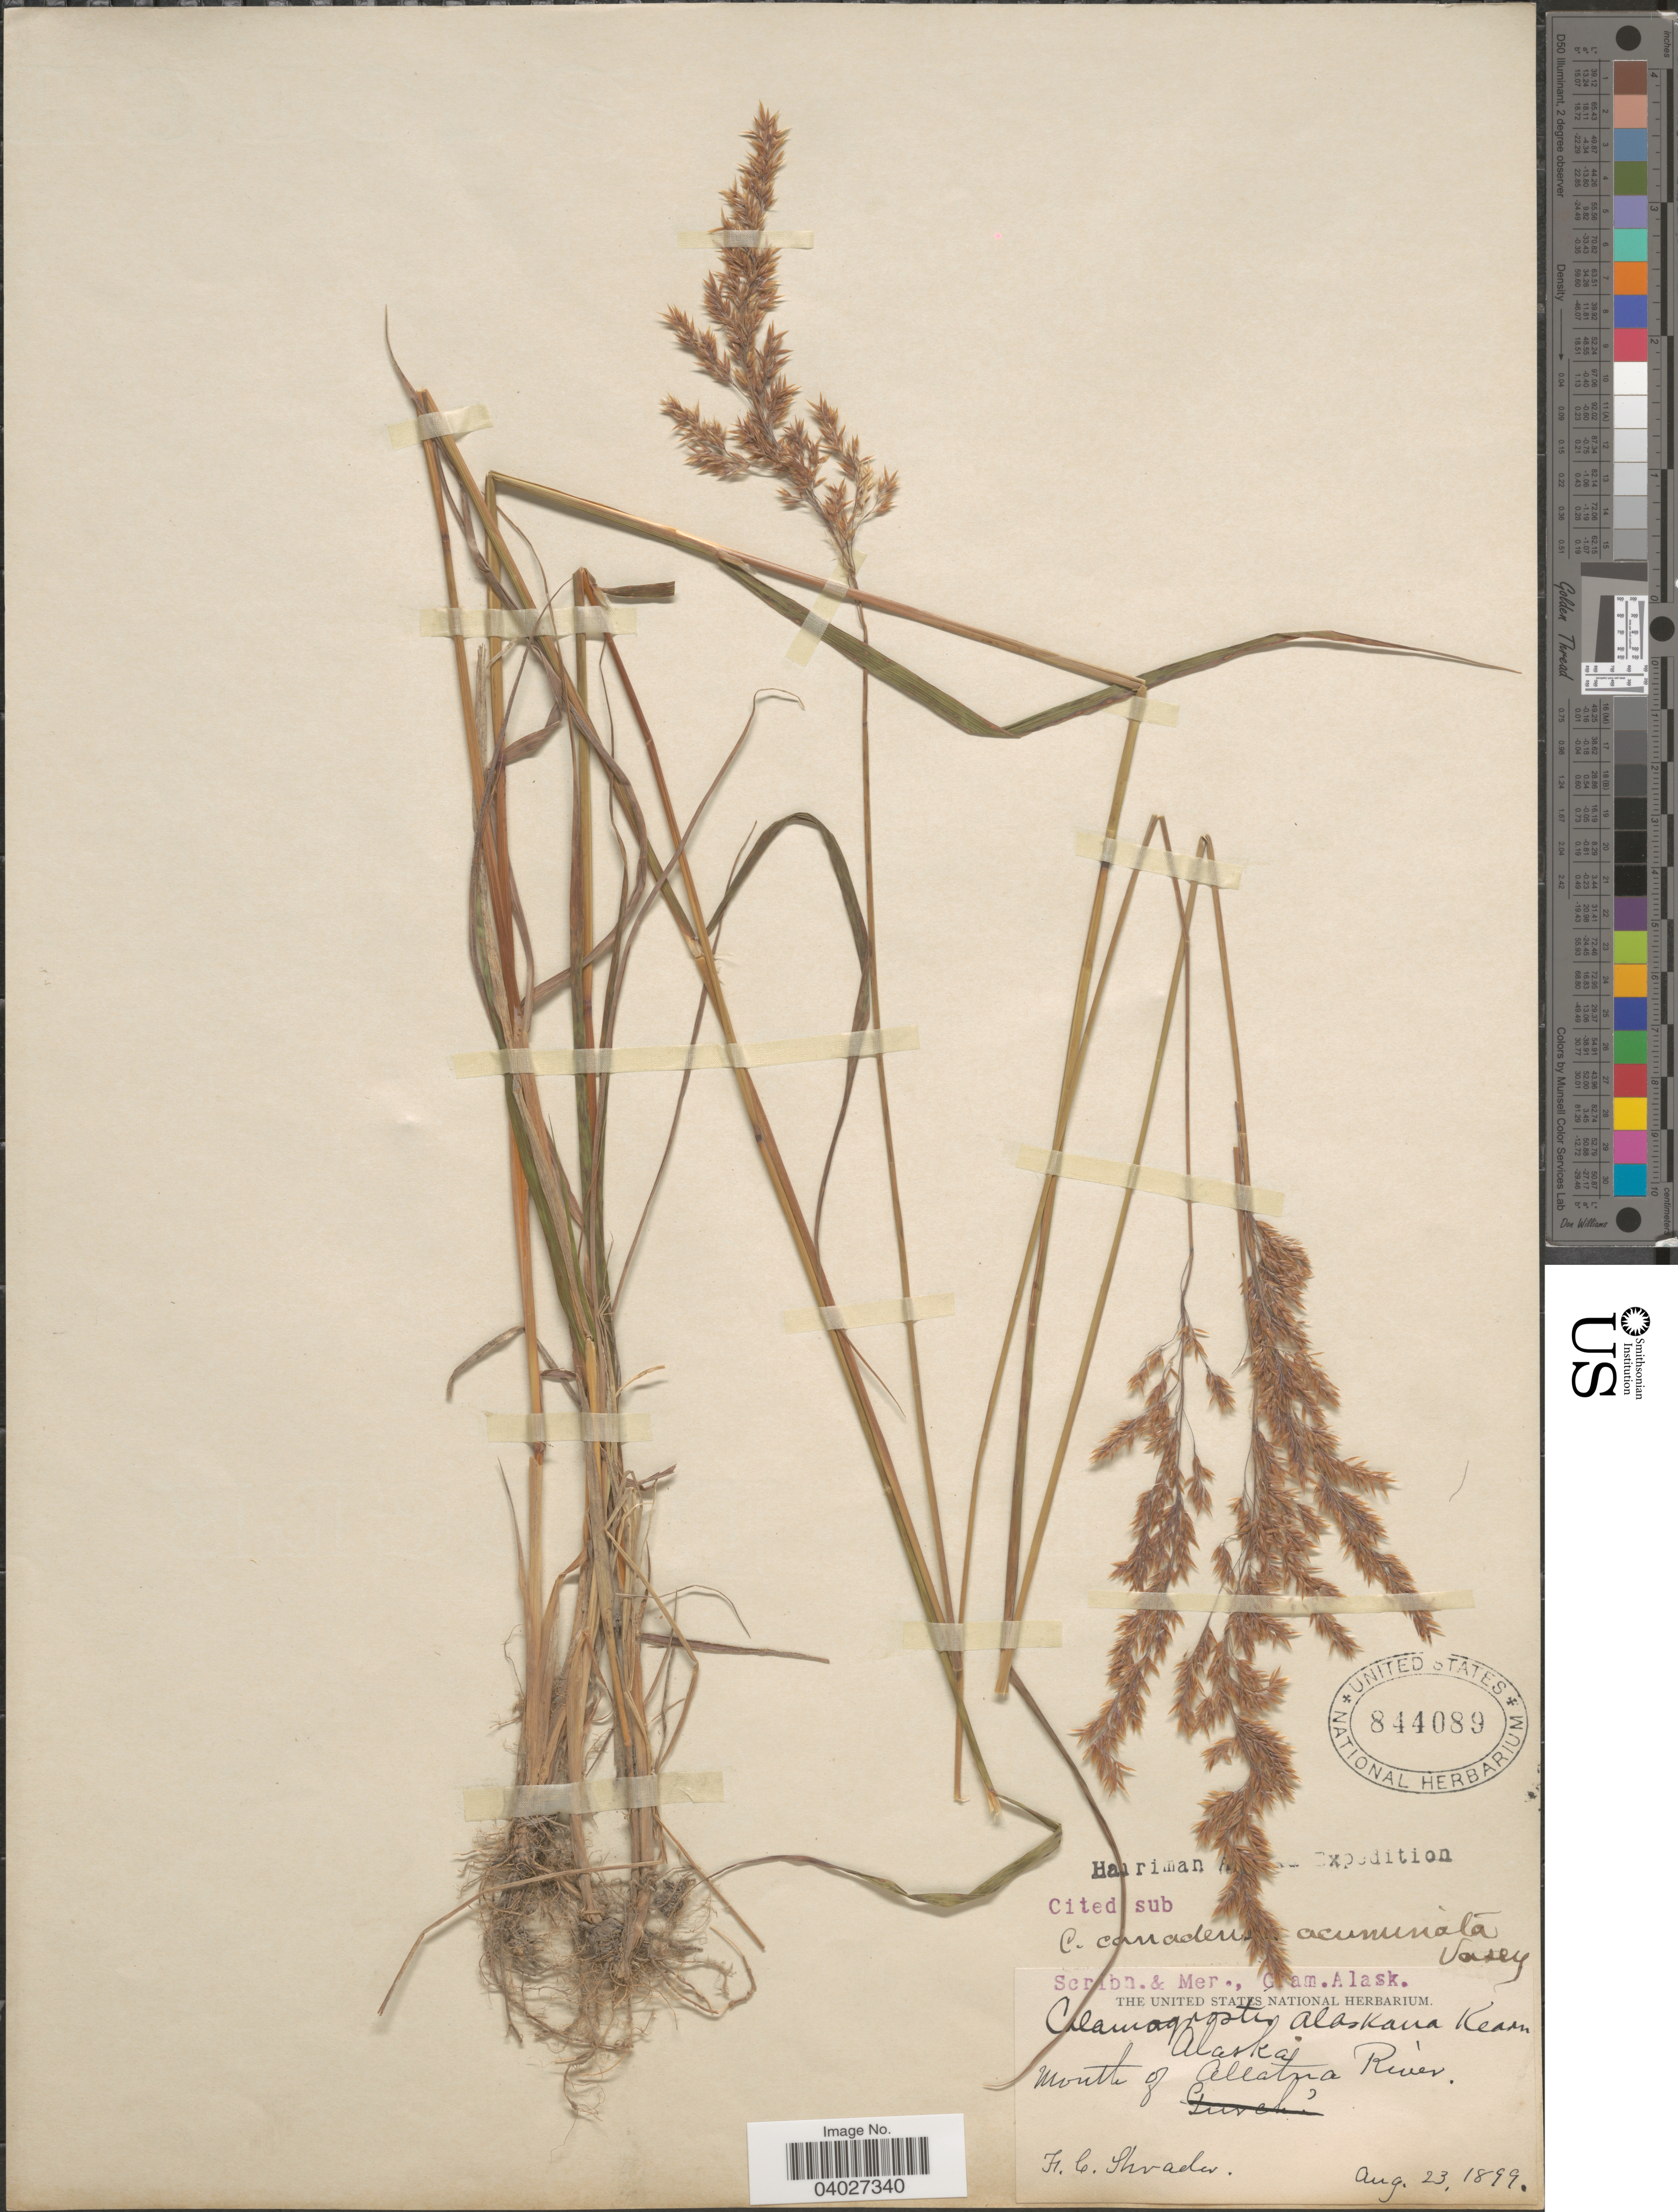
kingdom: Plantae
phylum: Tracheophyta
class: Liliopsida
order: Poales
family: Poaceae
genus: Calamagrostis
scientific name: Calamagrostis canadensis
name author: (Michx.) P. Beauv.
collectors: F. Shrader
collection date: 1899-08-23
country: United States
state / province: Alaska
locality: Mouth of Alatna River.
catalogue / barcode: US 844089